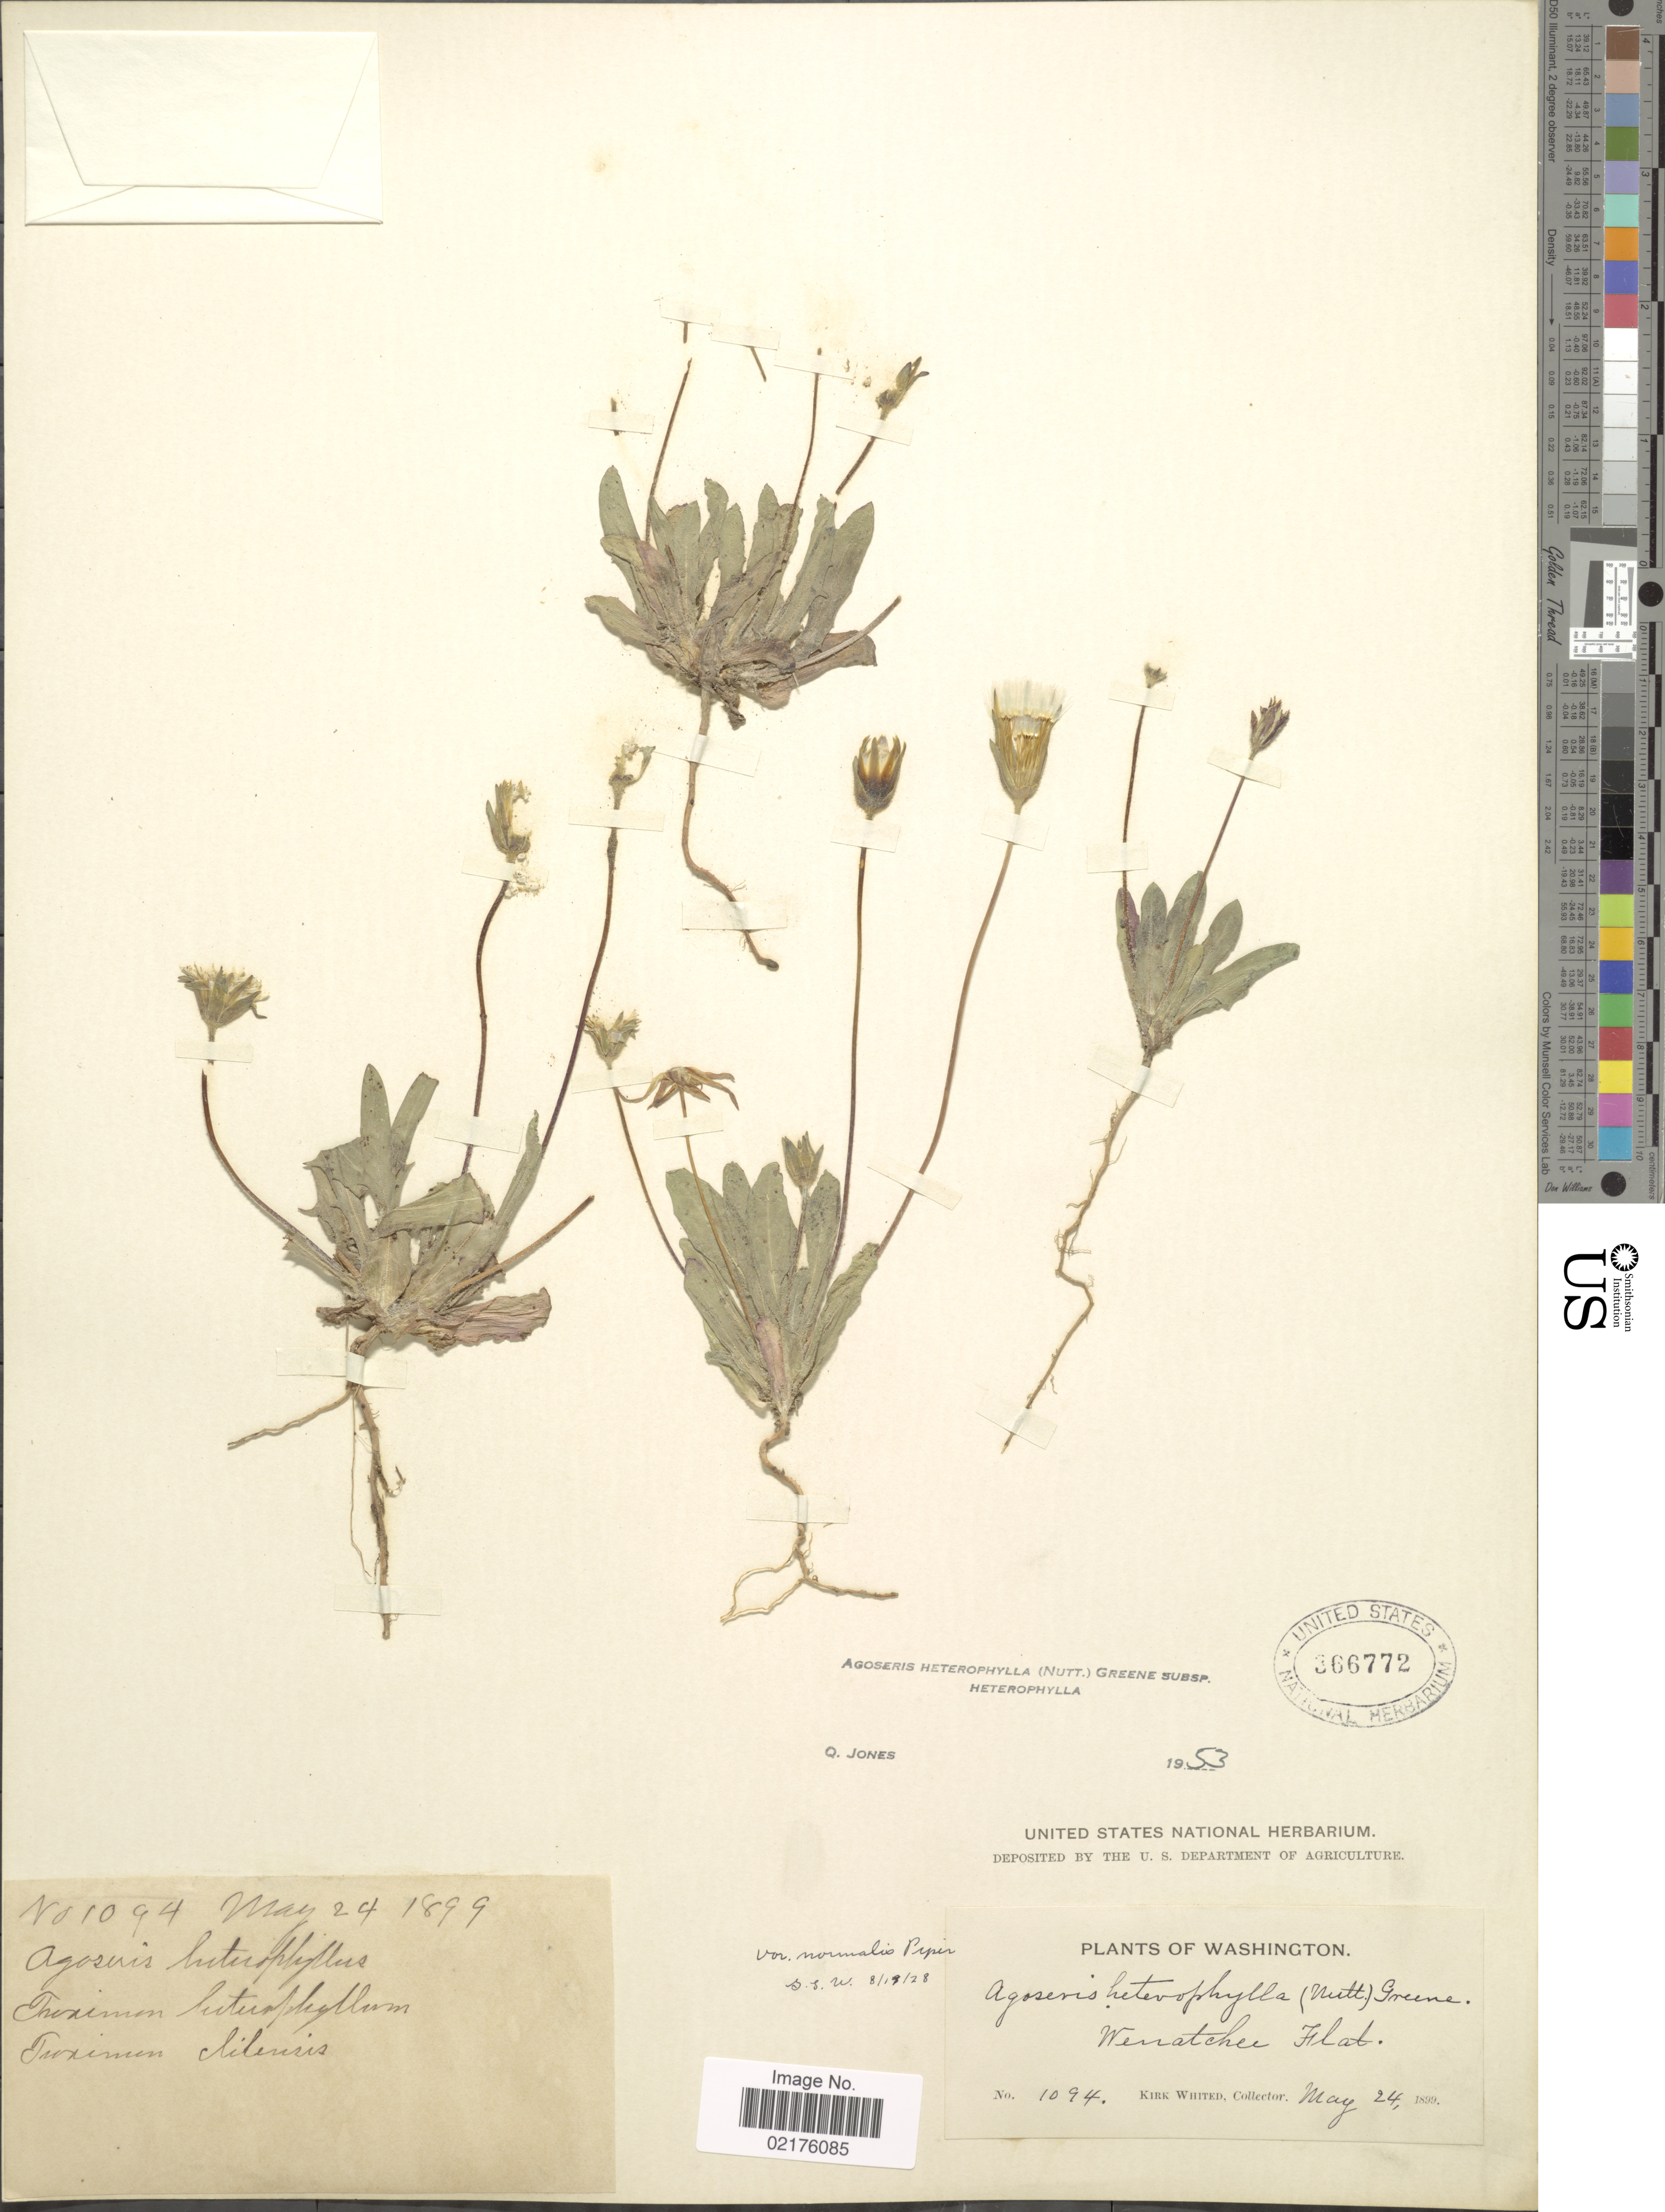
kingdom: Plantae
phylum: Tracheophyta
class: Magnoliopsida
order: Asterales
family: Asteraceae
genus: Agoseris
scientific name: Agoseris heterophylla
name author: (Nutt.) Greene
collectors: K. Whited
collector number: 1094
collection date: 1899-05-24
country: United States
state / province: Washington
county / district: Chelan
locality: Wenatchee Flat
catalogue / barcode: US 366772